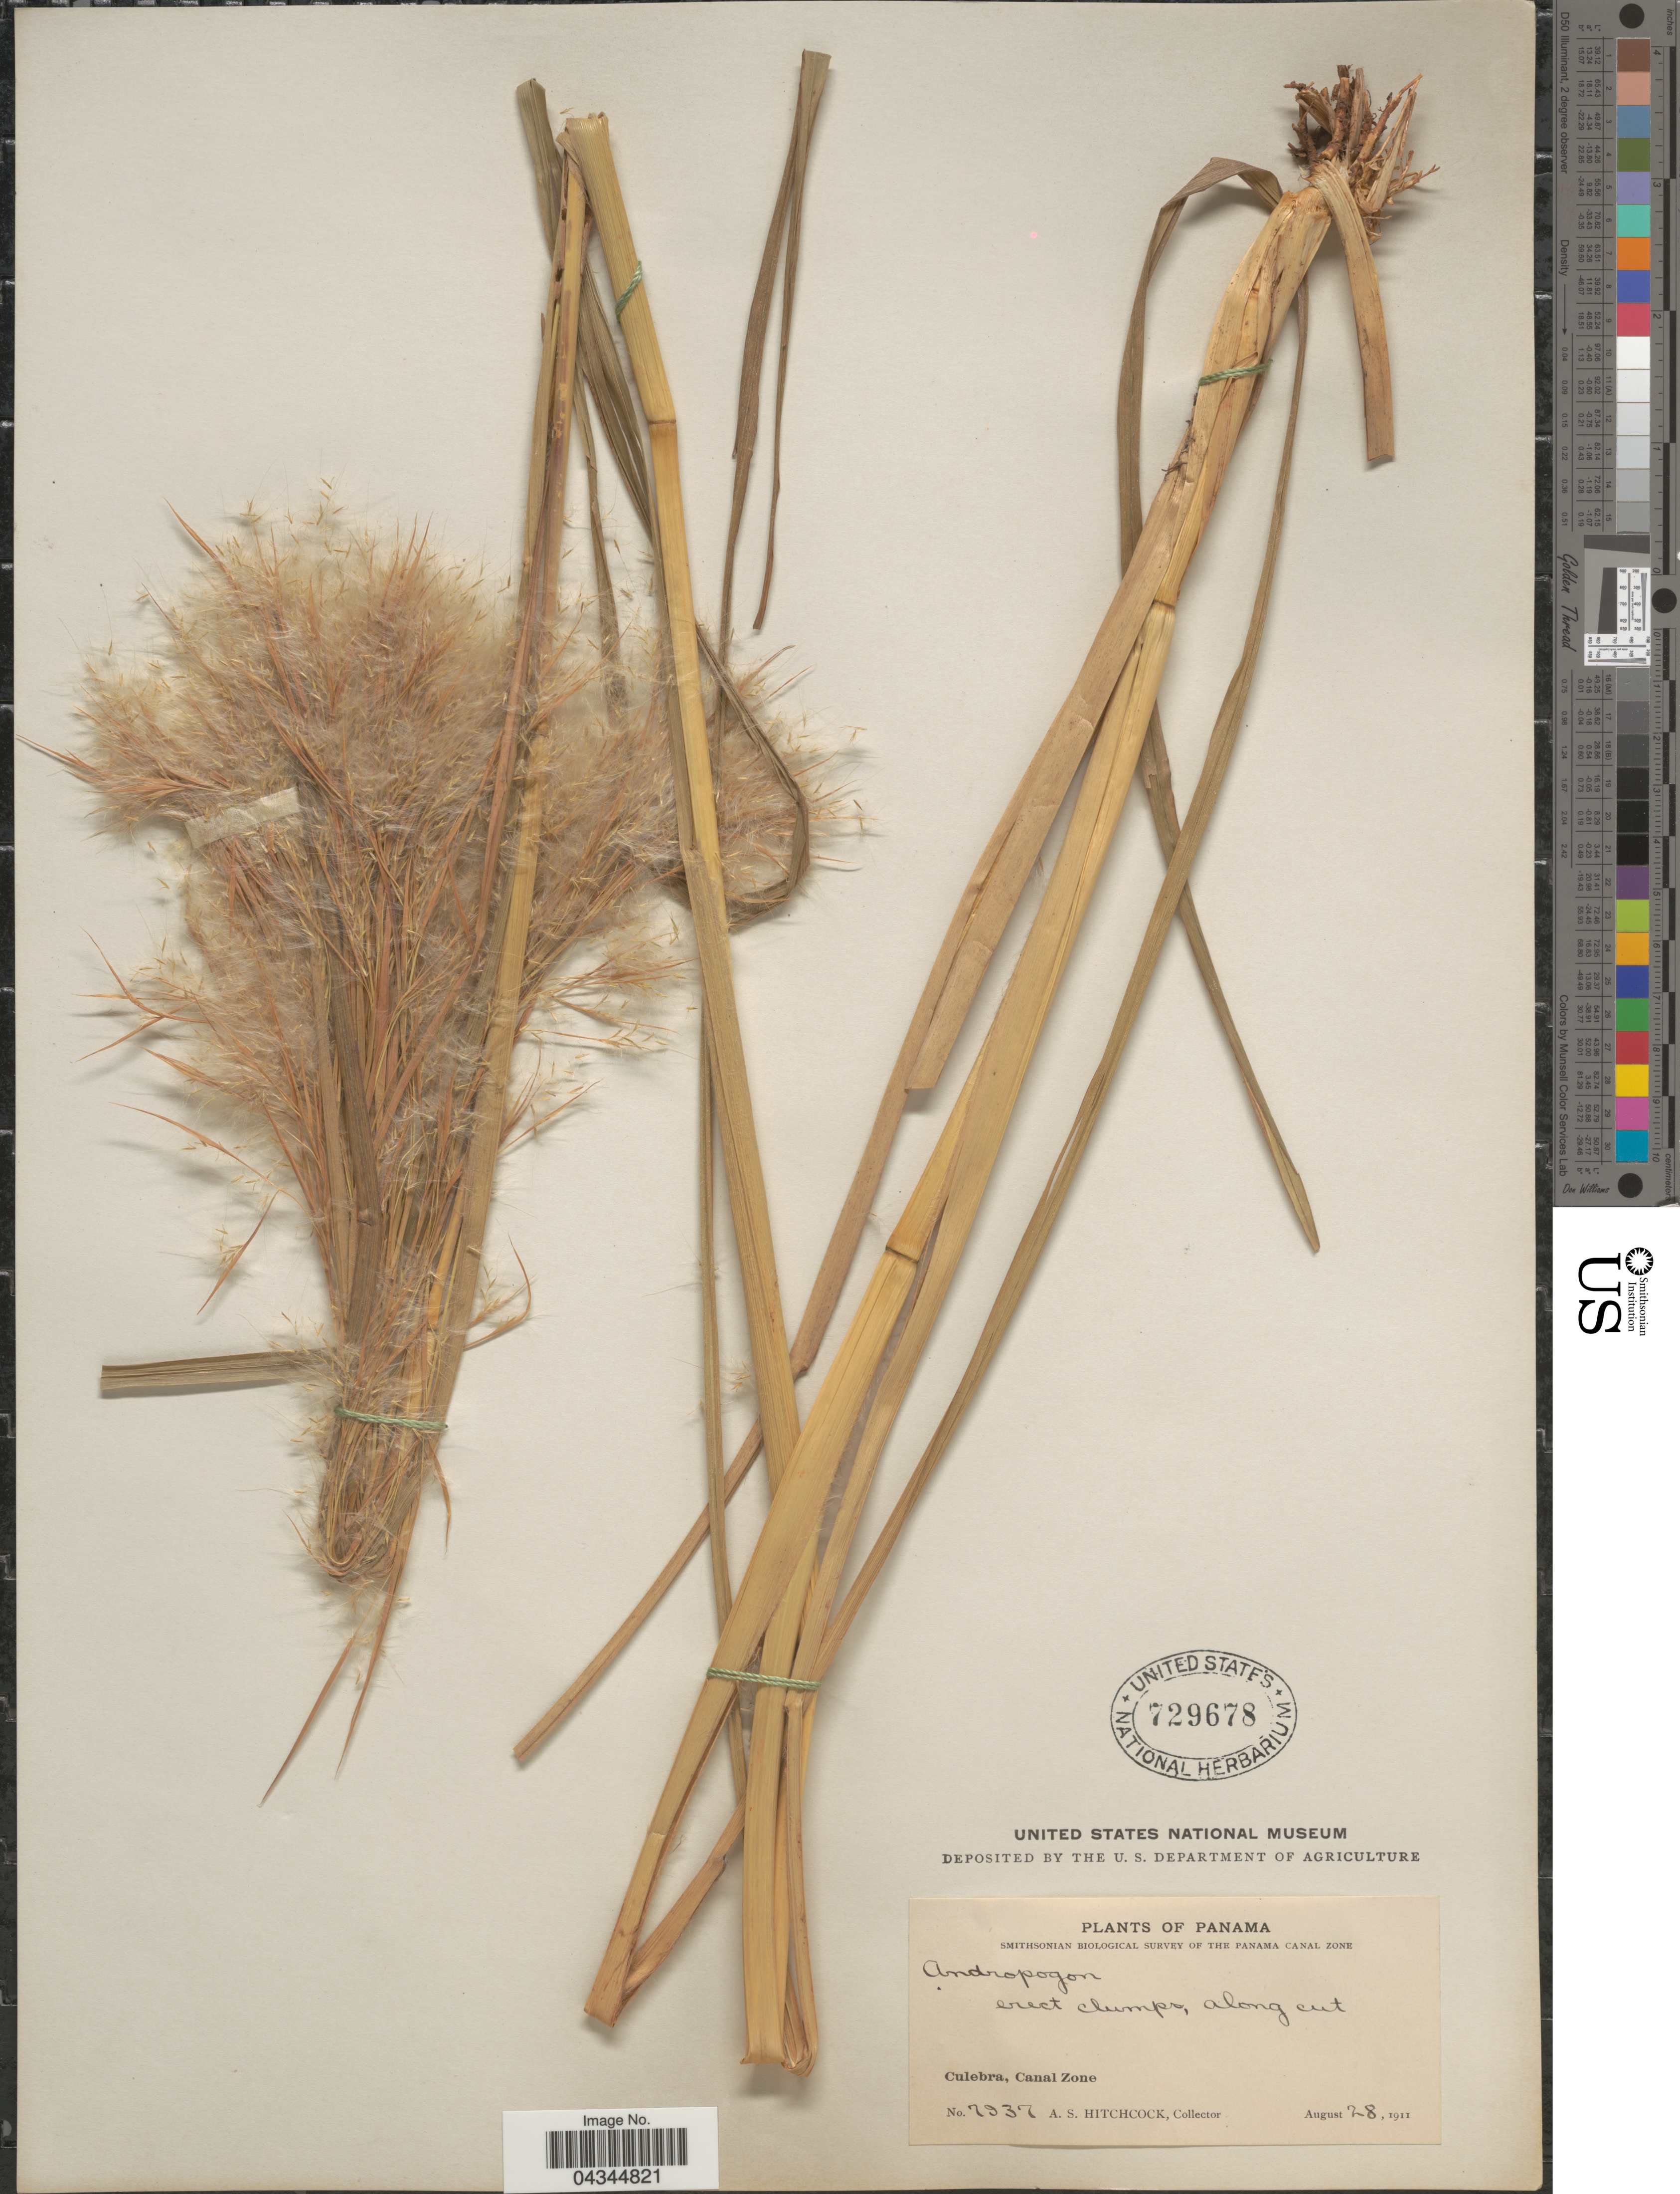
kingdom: Plantae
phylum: Tracheophyta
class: Liliopsida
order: Poales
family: Poaceae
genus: Andropogon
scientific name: Andropogon glomeratus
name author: (Walter) Britton et al.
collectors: A. S. Hitchcock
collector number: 7937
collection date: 1911-08-28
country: Panama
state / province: Colón / Panamá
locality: Smithsonian Biological Survey of the Panama Canal Zone. Culebra, Canal Zone.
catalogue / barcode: US 729678